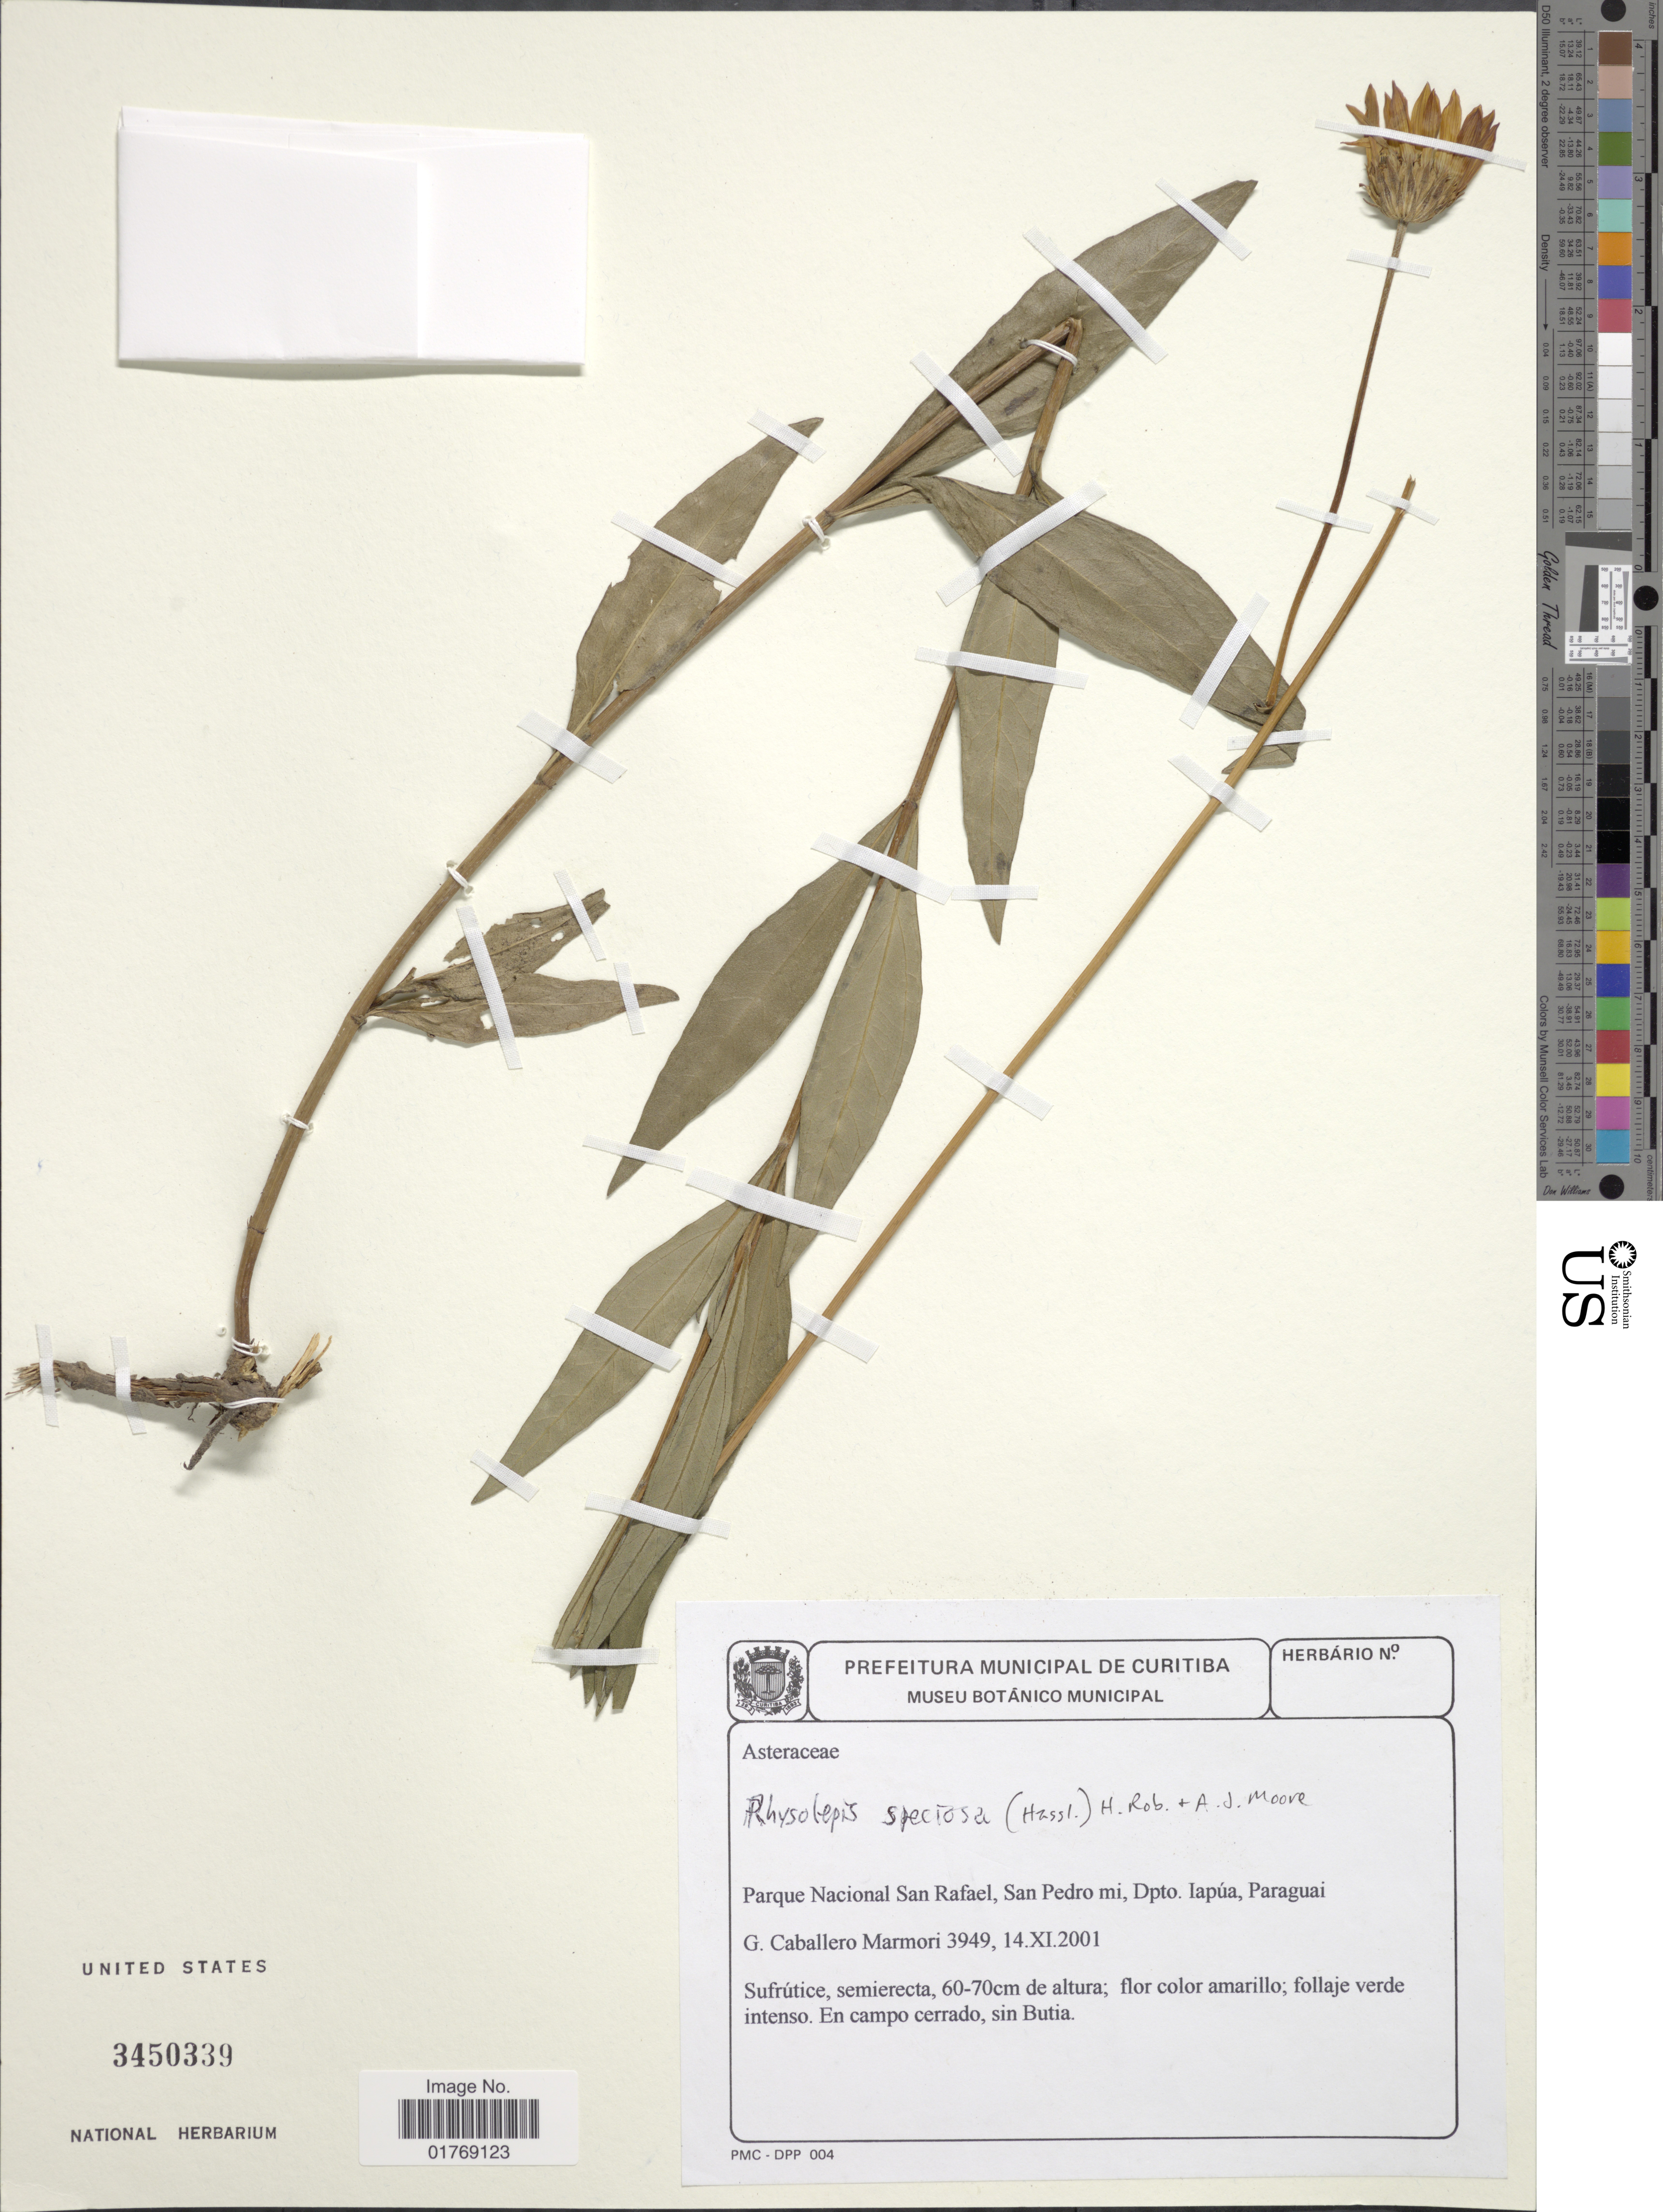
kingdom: Plantae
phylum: Tracheophyta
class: Magnoliopsida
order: Asterales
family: Asteraceae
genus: Viguiera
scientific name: Viguiera speciosa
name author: S. Moore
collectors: G. Caballero Marmori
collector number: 3949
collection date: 2001-11-14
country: Paraguay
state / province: Paraguari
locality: Parque Nacional San Rafael, San Pedro mi, Dpto. Iapúa, Paraguai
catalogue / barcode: US 3450339